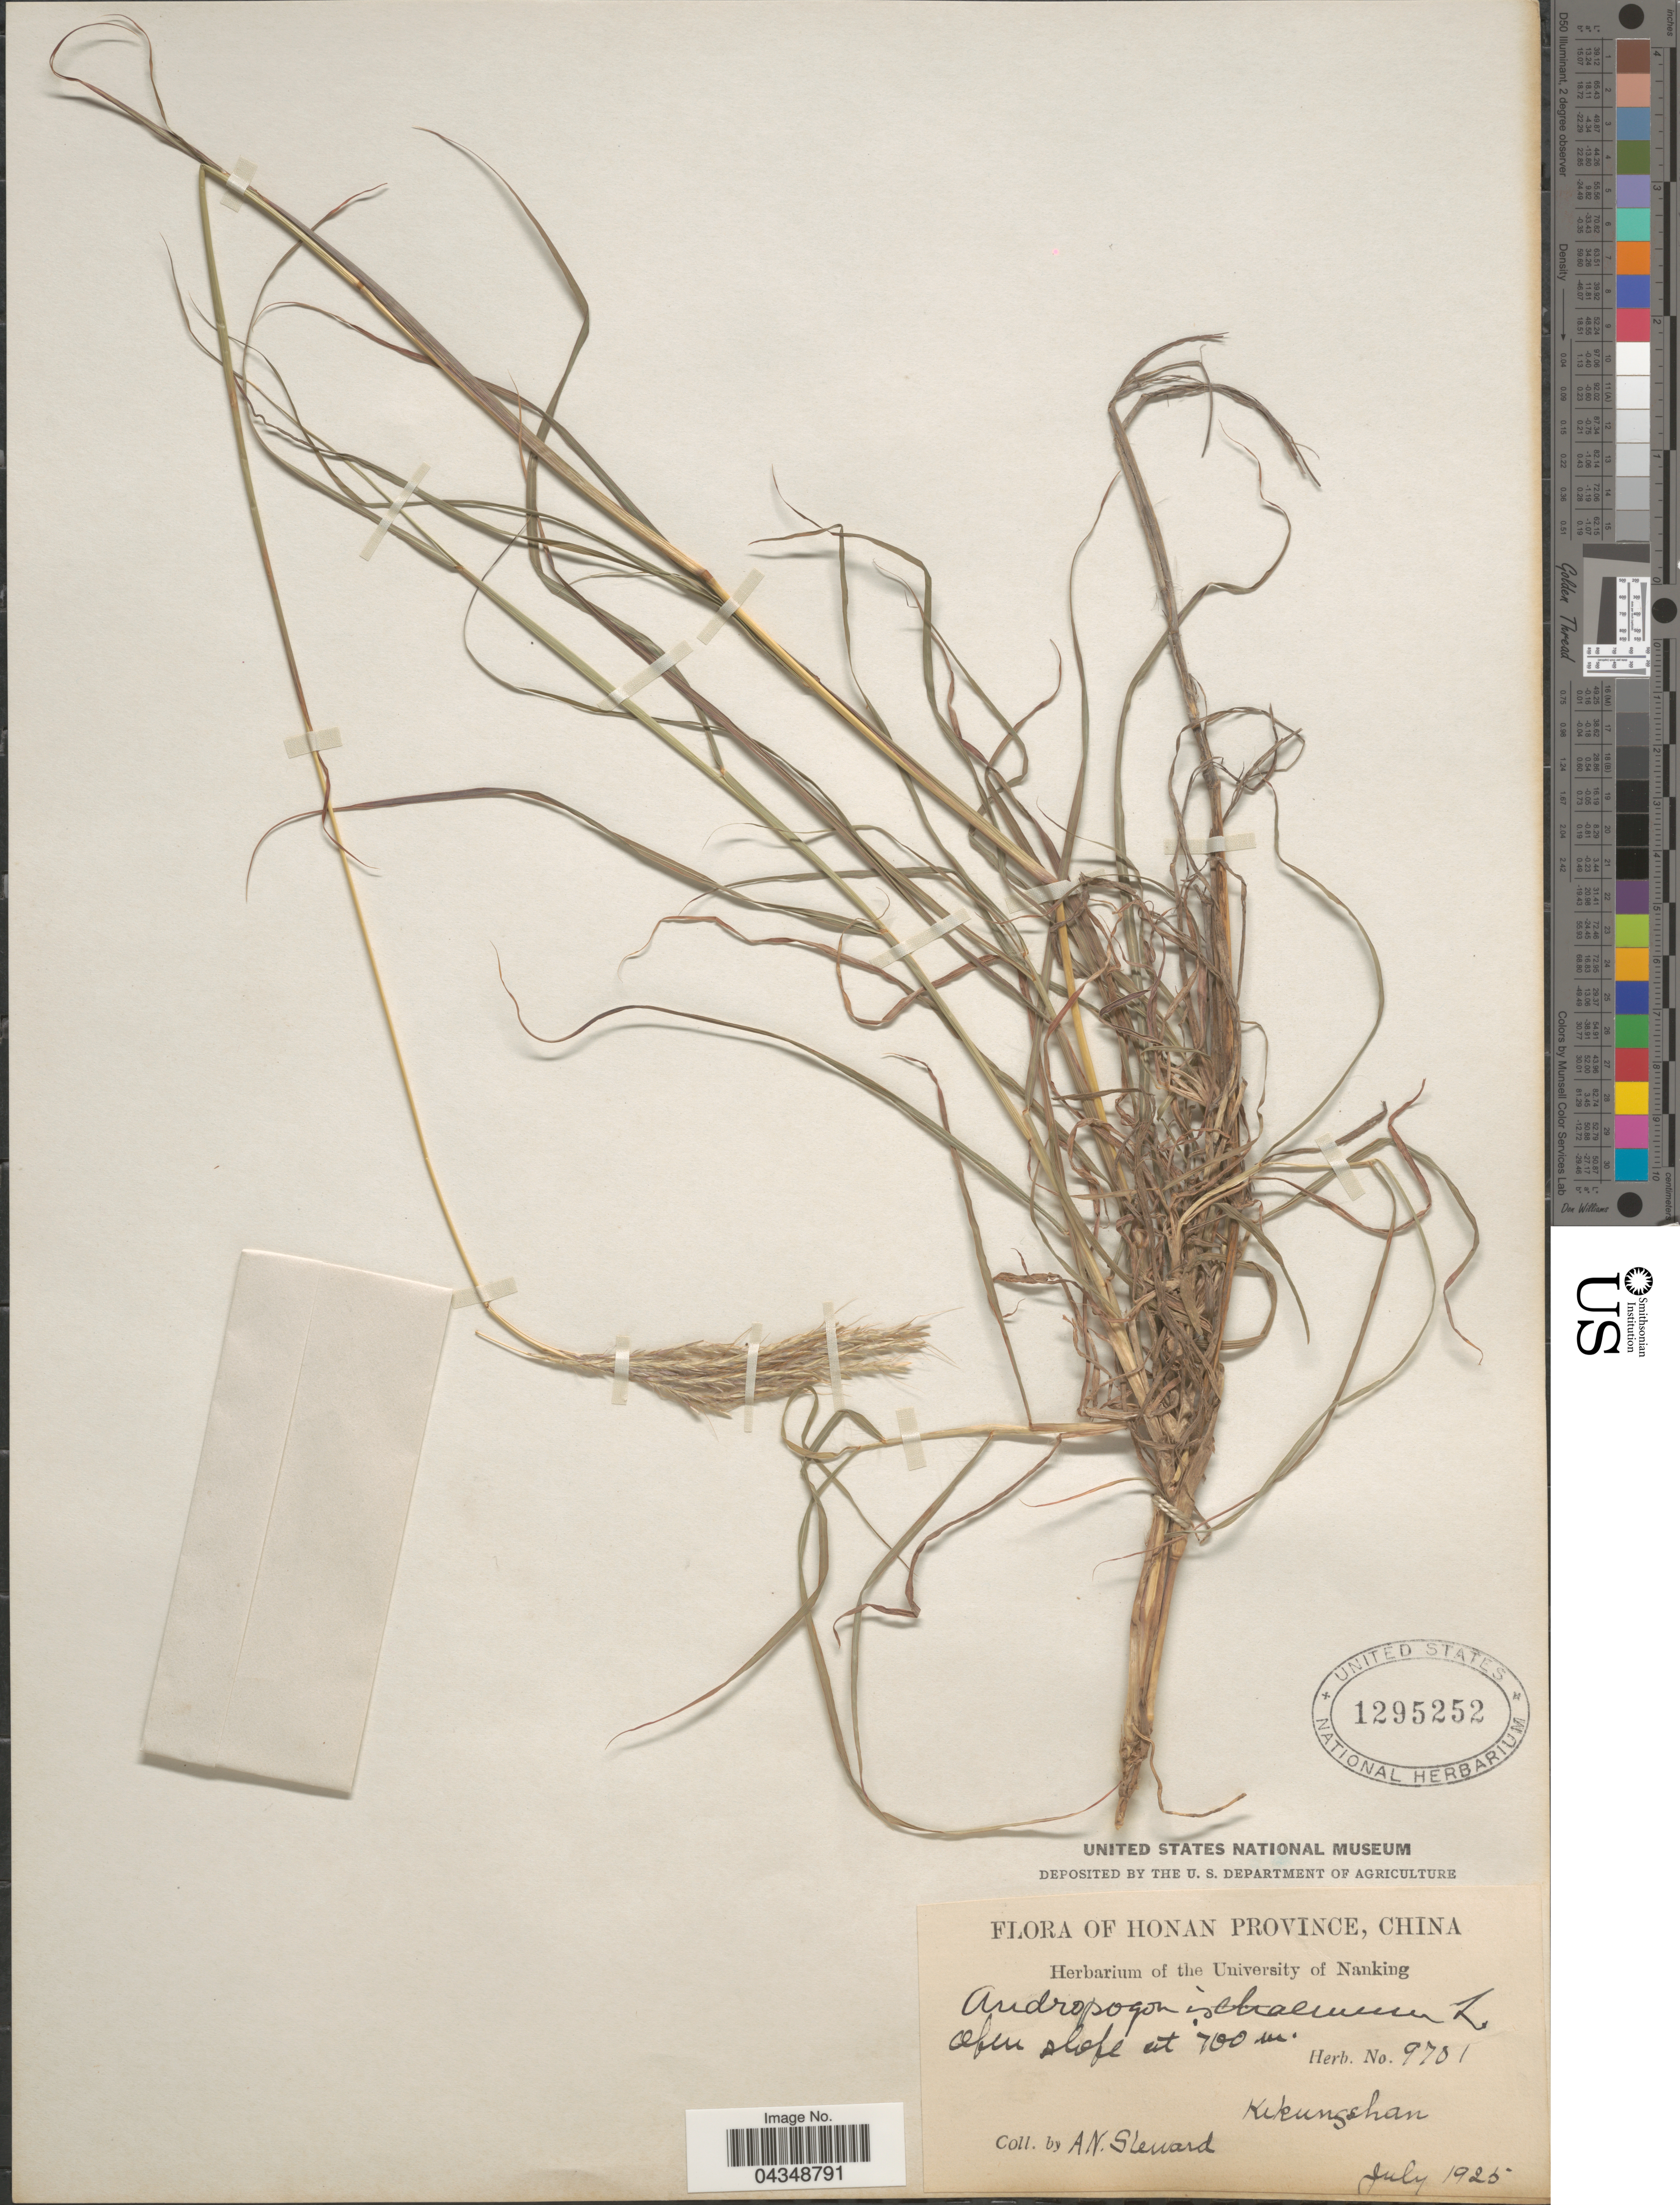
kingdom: Plantae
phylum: Tracheophyta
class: Liliopsida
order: Poales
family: Poaceae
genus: Bothriochloa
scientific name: Bothriochloa ischaemum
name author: (L.) Keng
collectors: A. N. Steward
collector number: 9701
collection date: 1925-07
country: China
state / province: Henan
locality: Honan Province. Open slope. Kikungshan.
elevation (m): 700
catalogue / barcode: US 1295252